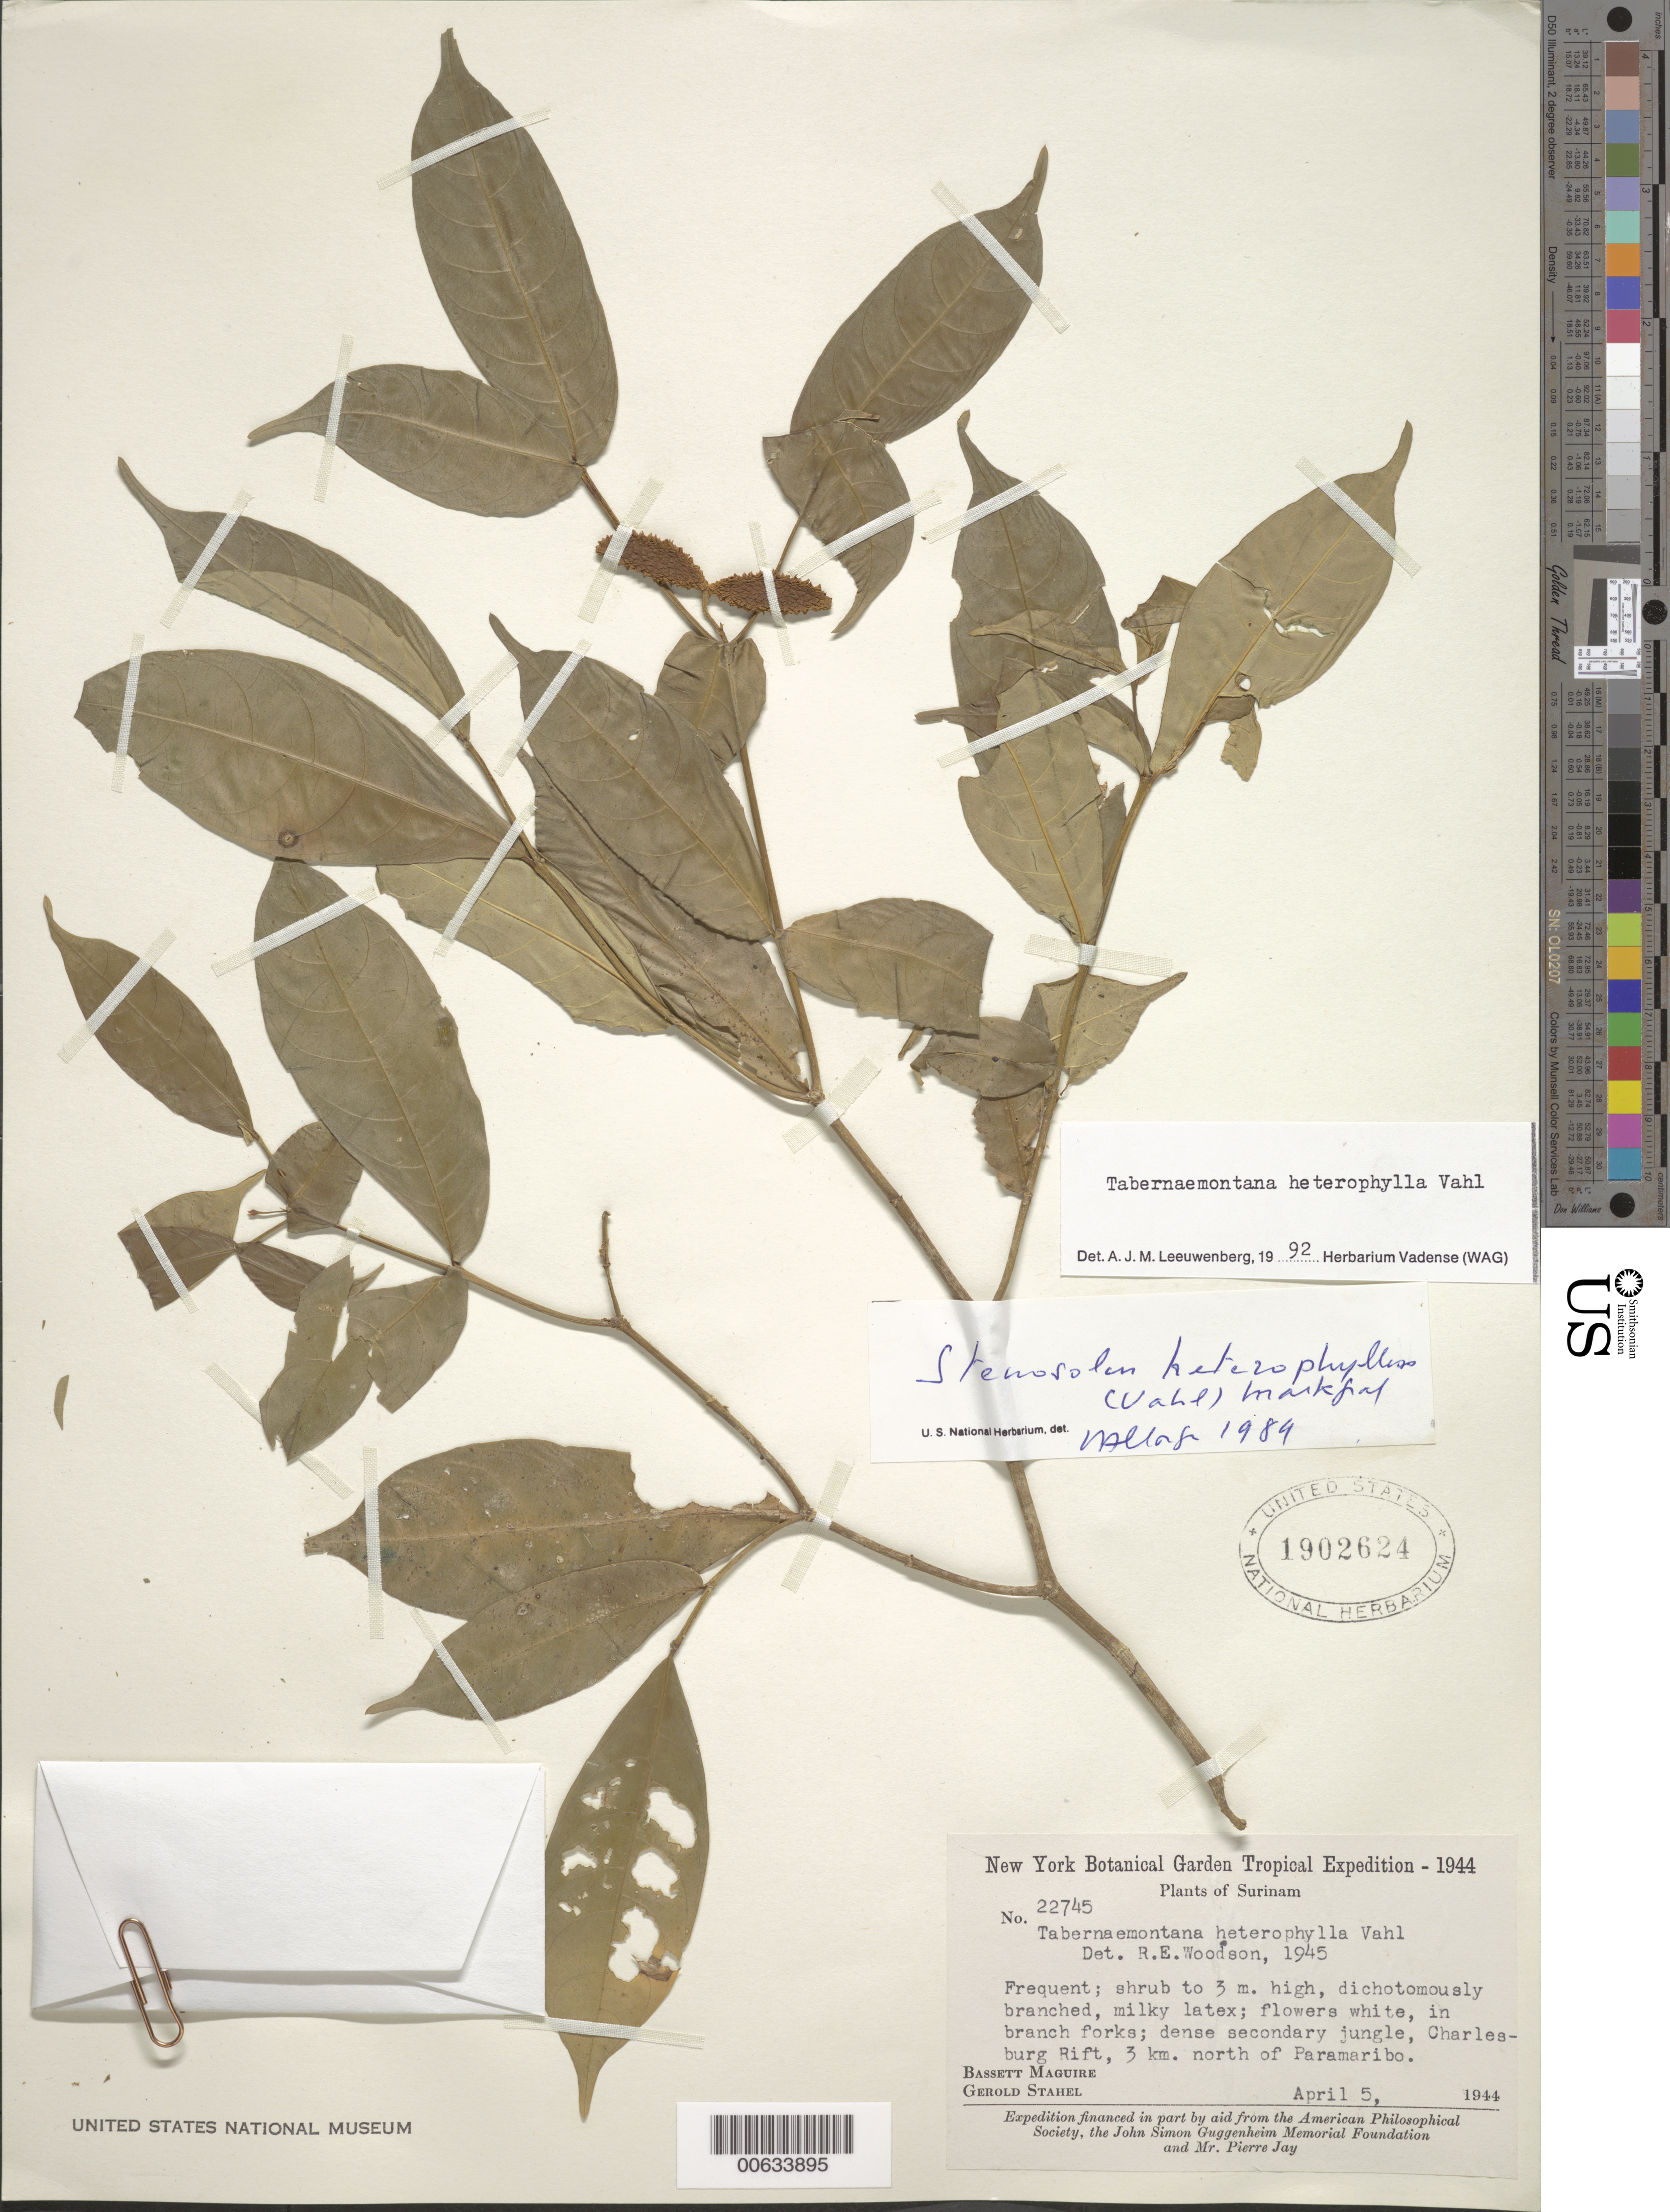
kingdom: Plantae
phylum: Tracheophyta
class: Magnoliopsida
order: Gentianales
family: Apocynaceae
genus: Tabernaemontana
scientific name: Tabernaemontana heterophylla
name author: Vahl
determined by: Leeuwenberg, A. J. M.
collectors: B. Maguire & G. Stahel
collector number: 22745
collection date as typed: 5-Apr-44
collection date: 1944-04-05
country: Suriname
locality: Paramaribo, 3 km N of, Charlesburg Rift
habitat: Dense secondary jungle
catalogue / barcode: US 1902624